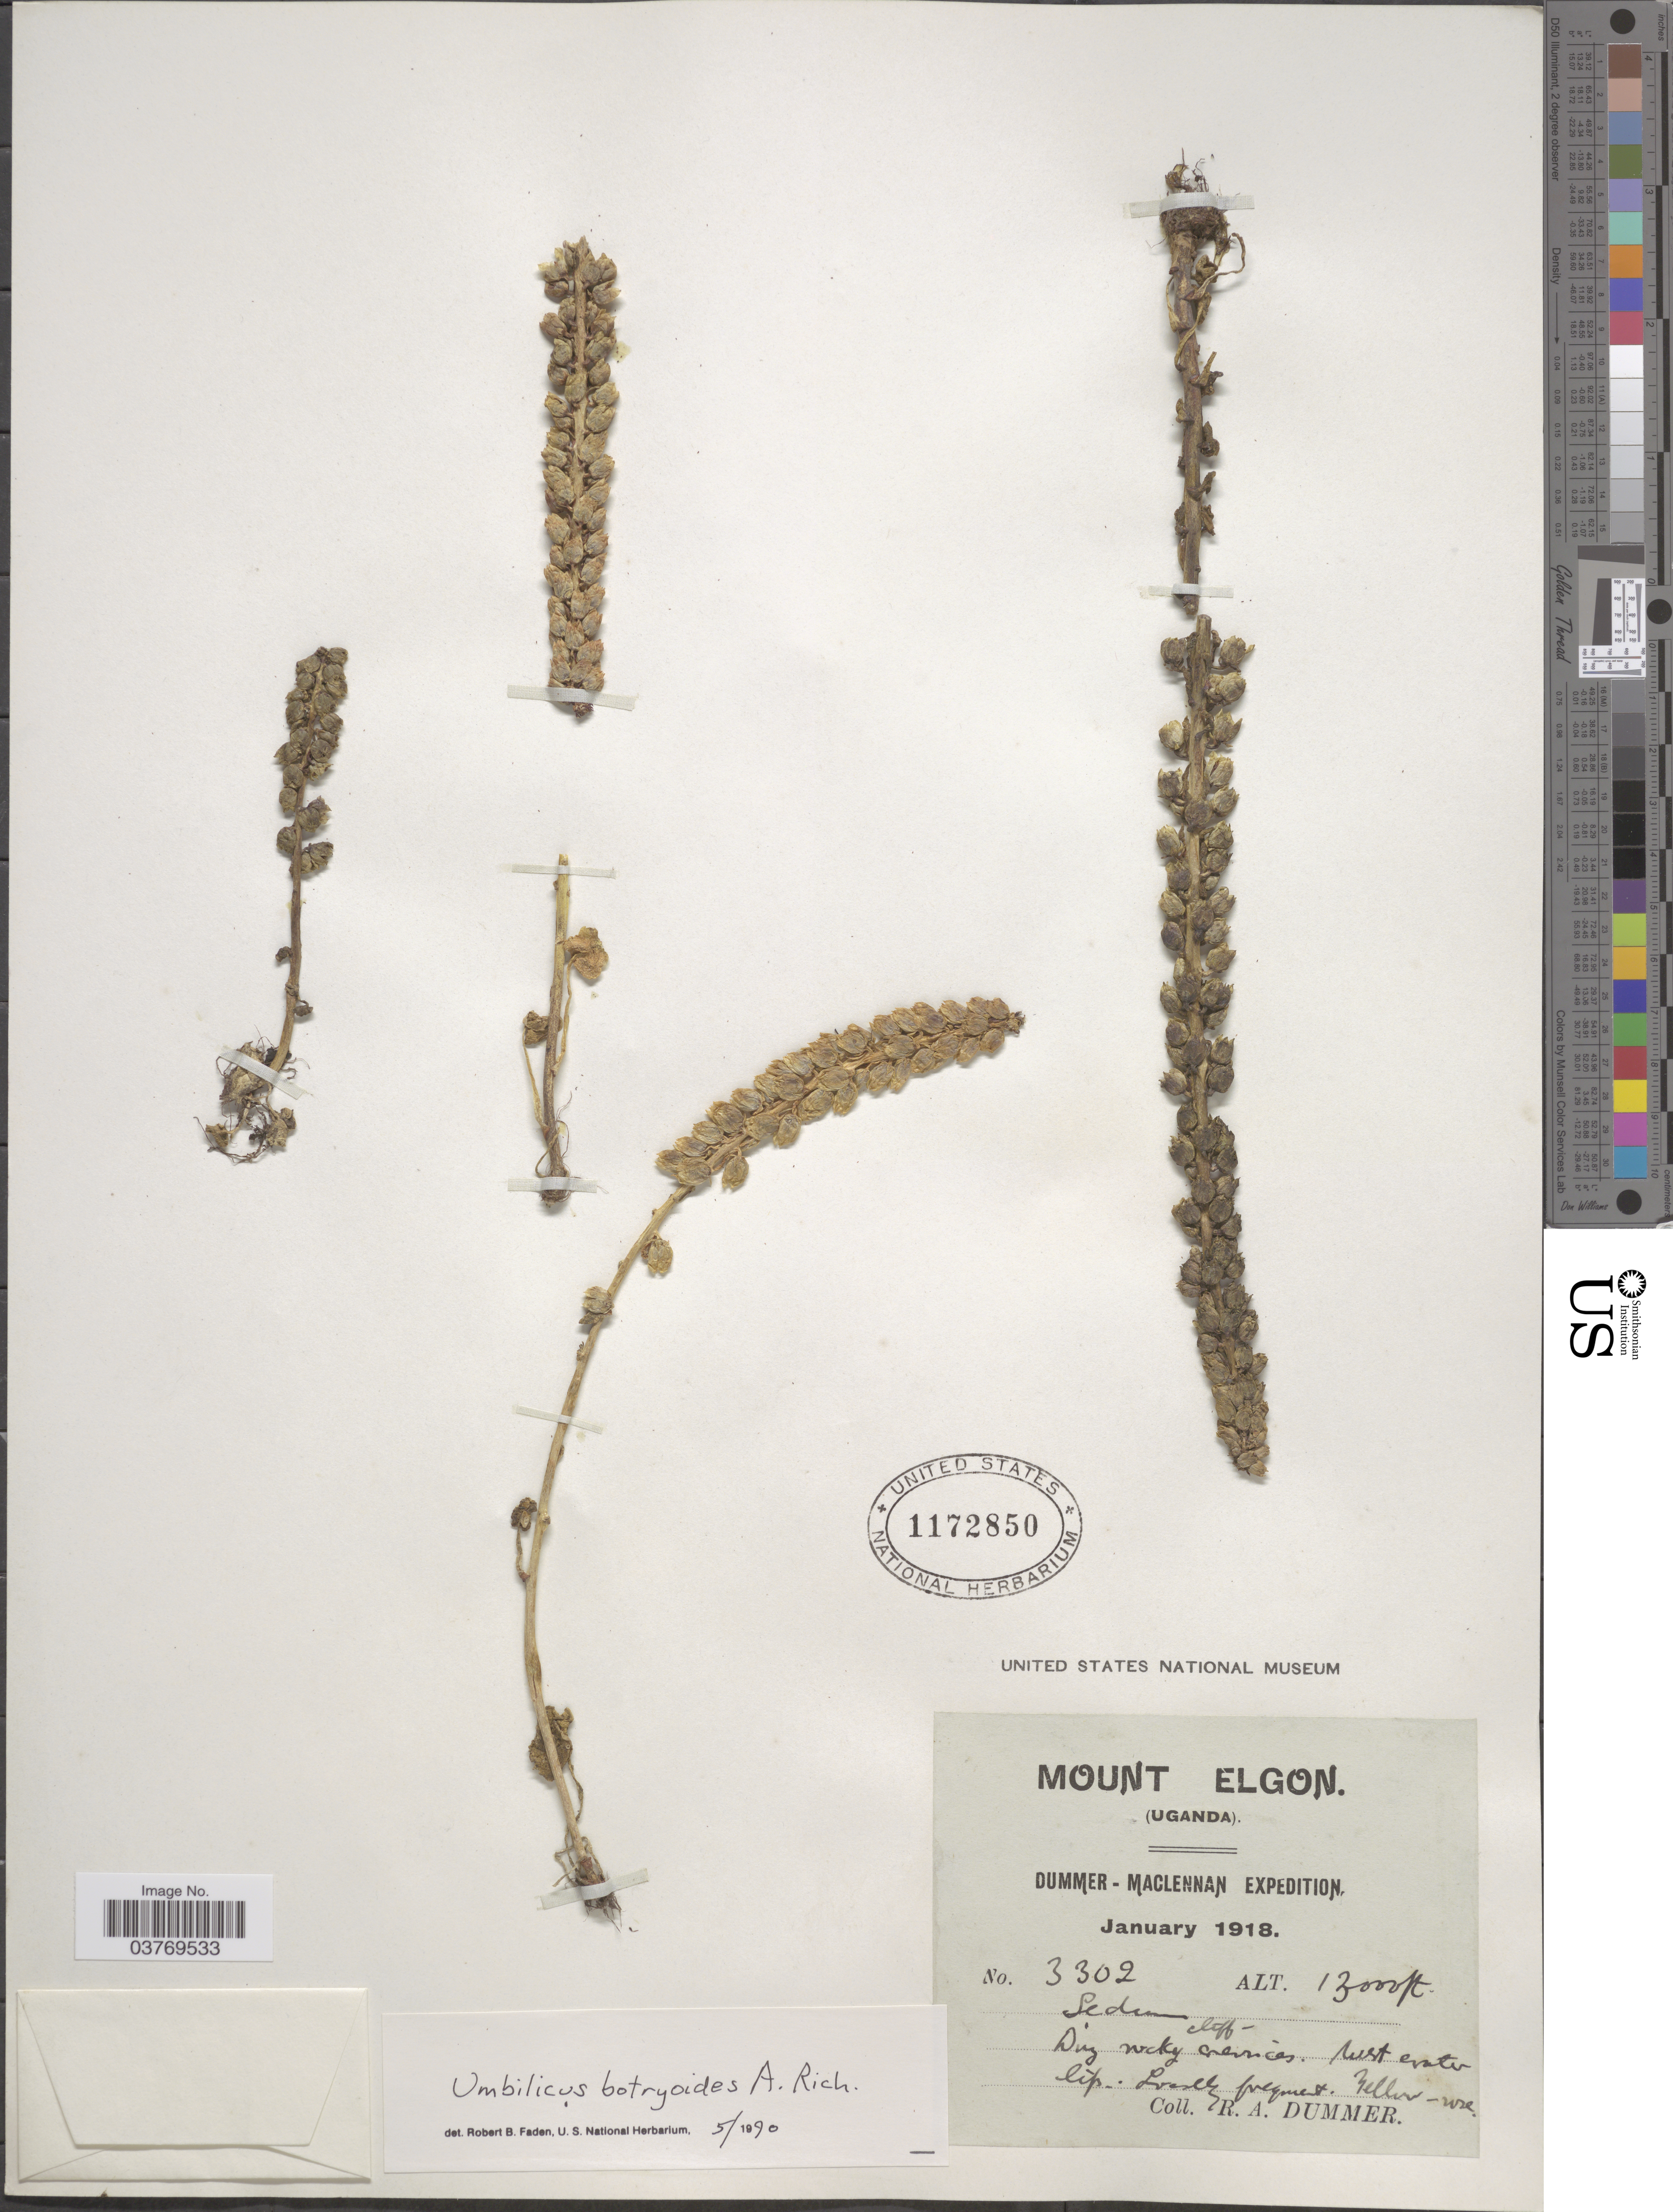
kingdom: Plantae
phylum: Tracheophyta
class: Magnoliopsida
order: Saxifragales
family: Crassulaceae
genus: Umbilicus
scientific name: Umbilicus botryoides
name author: Hochst. ex A. Rich.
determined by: Faden, Robert B., (US), Smithsonian Institution - National Museum of Natural History (UNITED STATES)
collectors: R. Dümmer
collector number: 3302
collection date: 1918-01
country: Uganda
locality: Mount Elgon. West crater lip.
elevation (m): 3962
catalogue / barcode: US 1172850